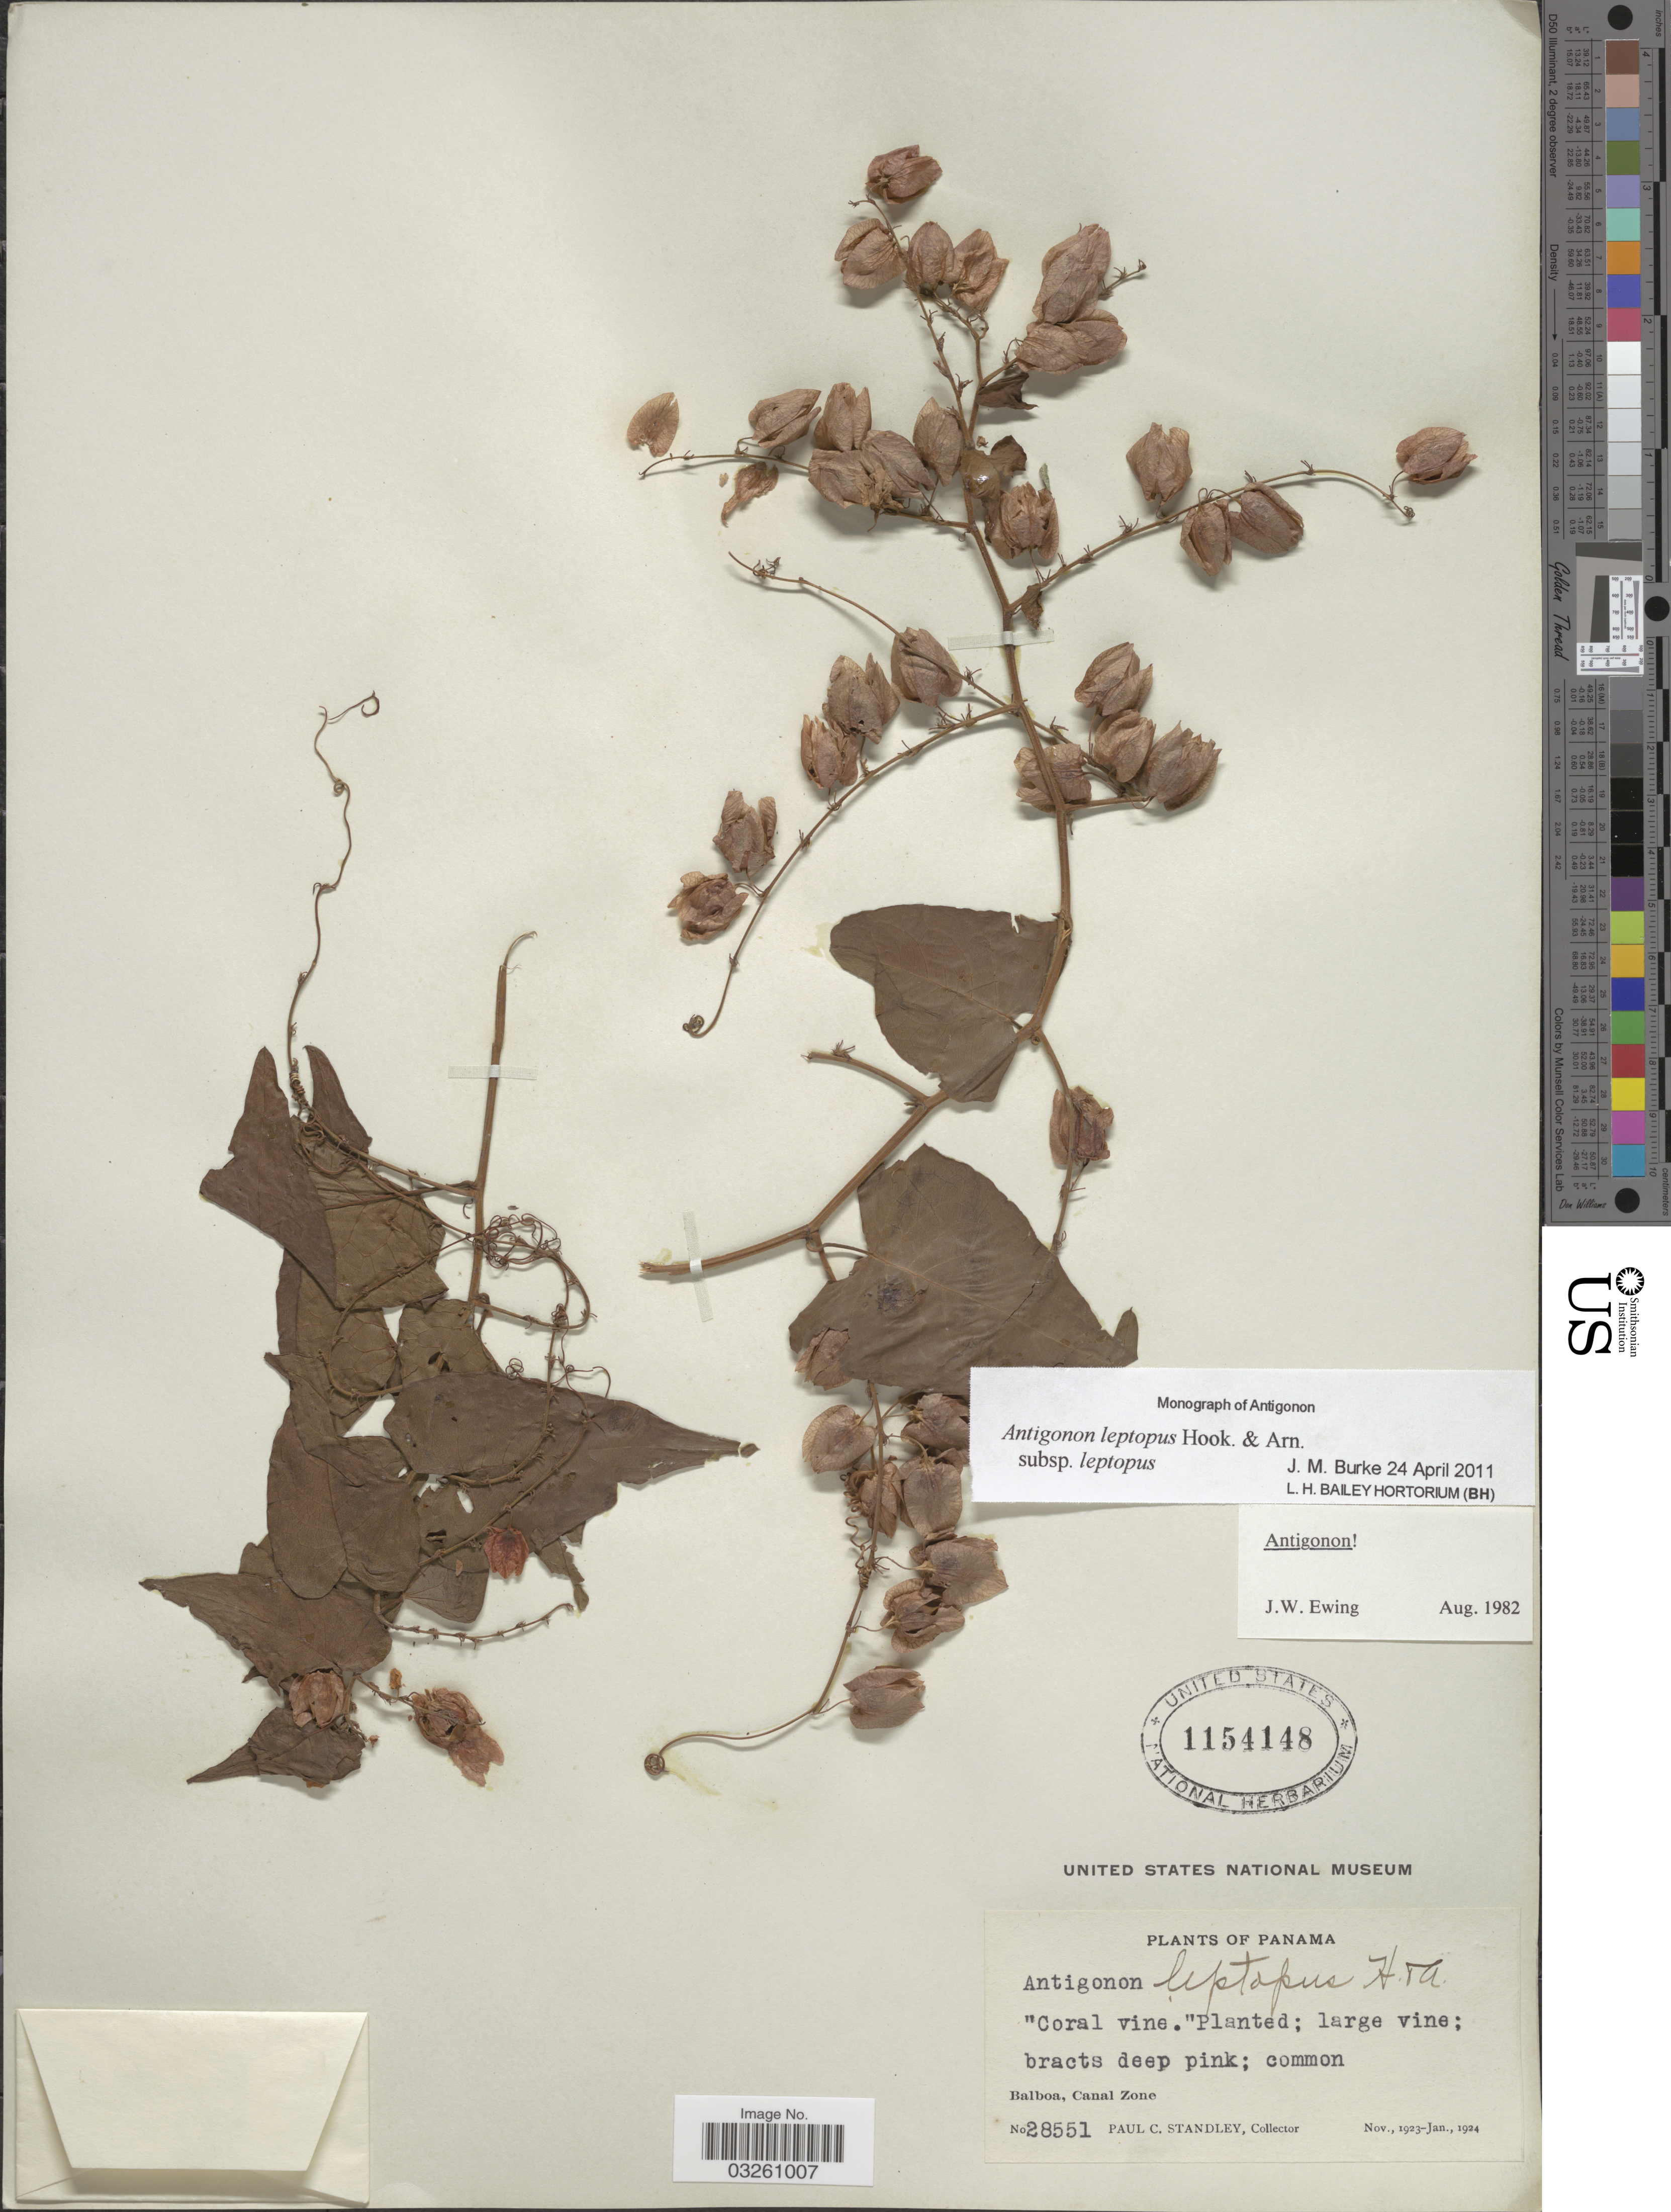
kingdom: Plantae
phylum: Tracheophyta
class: Magnoliopsida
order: Caryophyllales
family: Polygonaceae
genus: Antigonon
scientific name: Antigonon leptopus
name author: Hook. & Arn.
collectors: P. C. Standley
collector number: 28551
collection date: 1923-11/1924-01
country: Panama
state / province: Colón / Panamá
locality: Balboa, Canal Zone.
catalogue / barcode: US 1154148